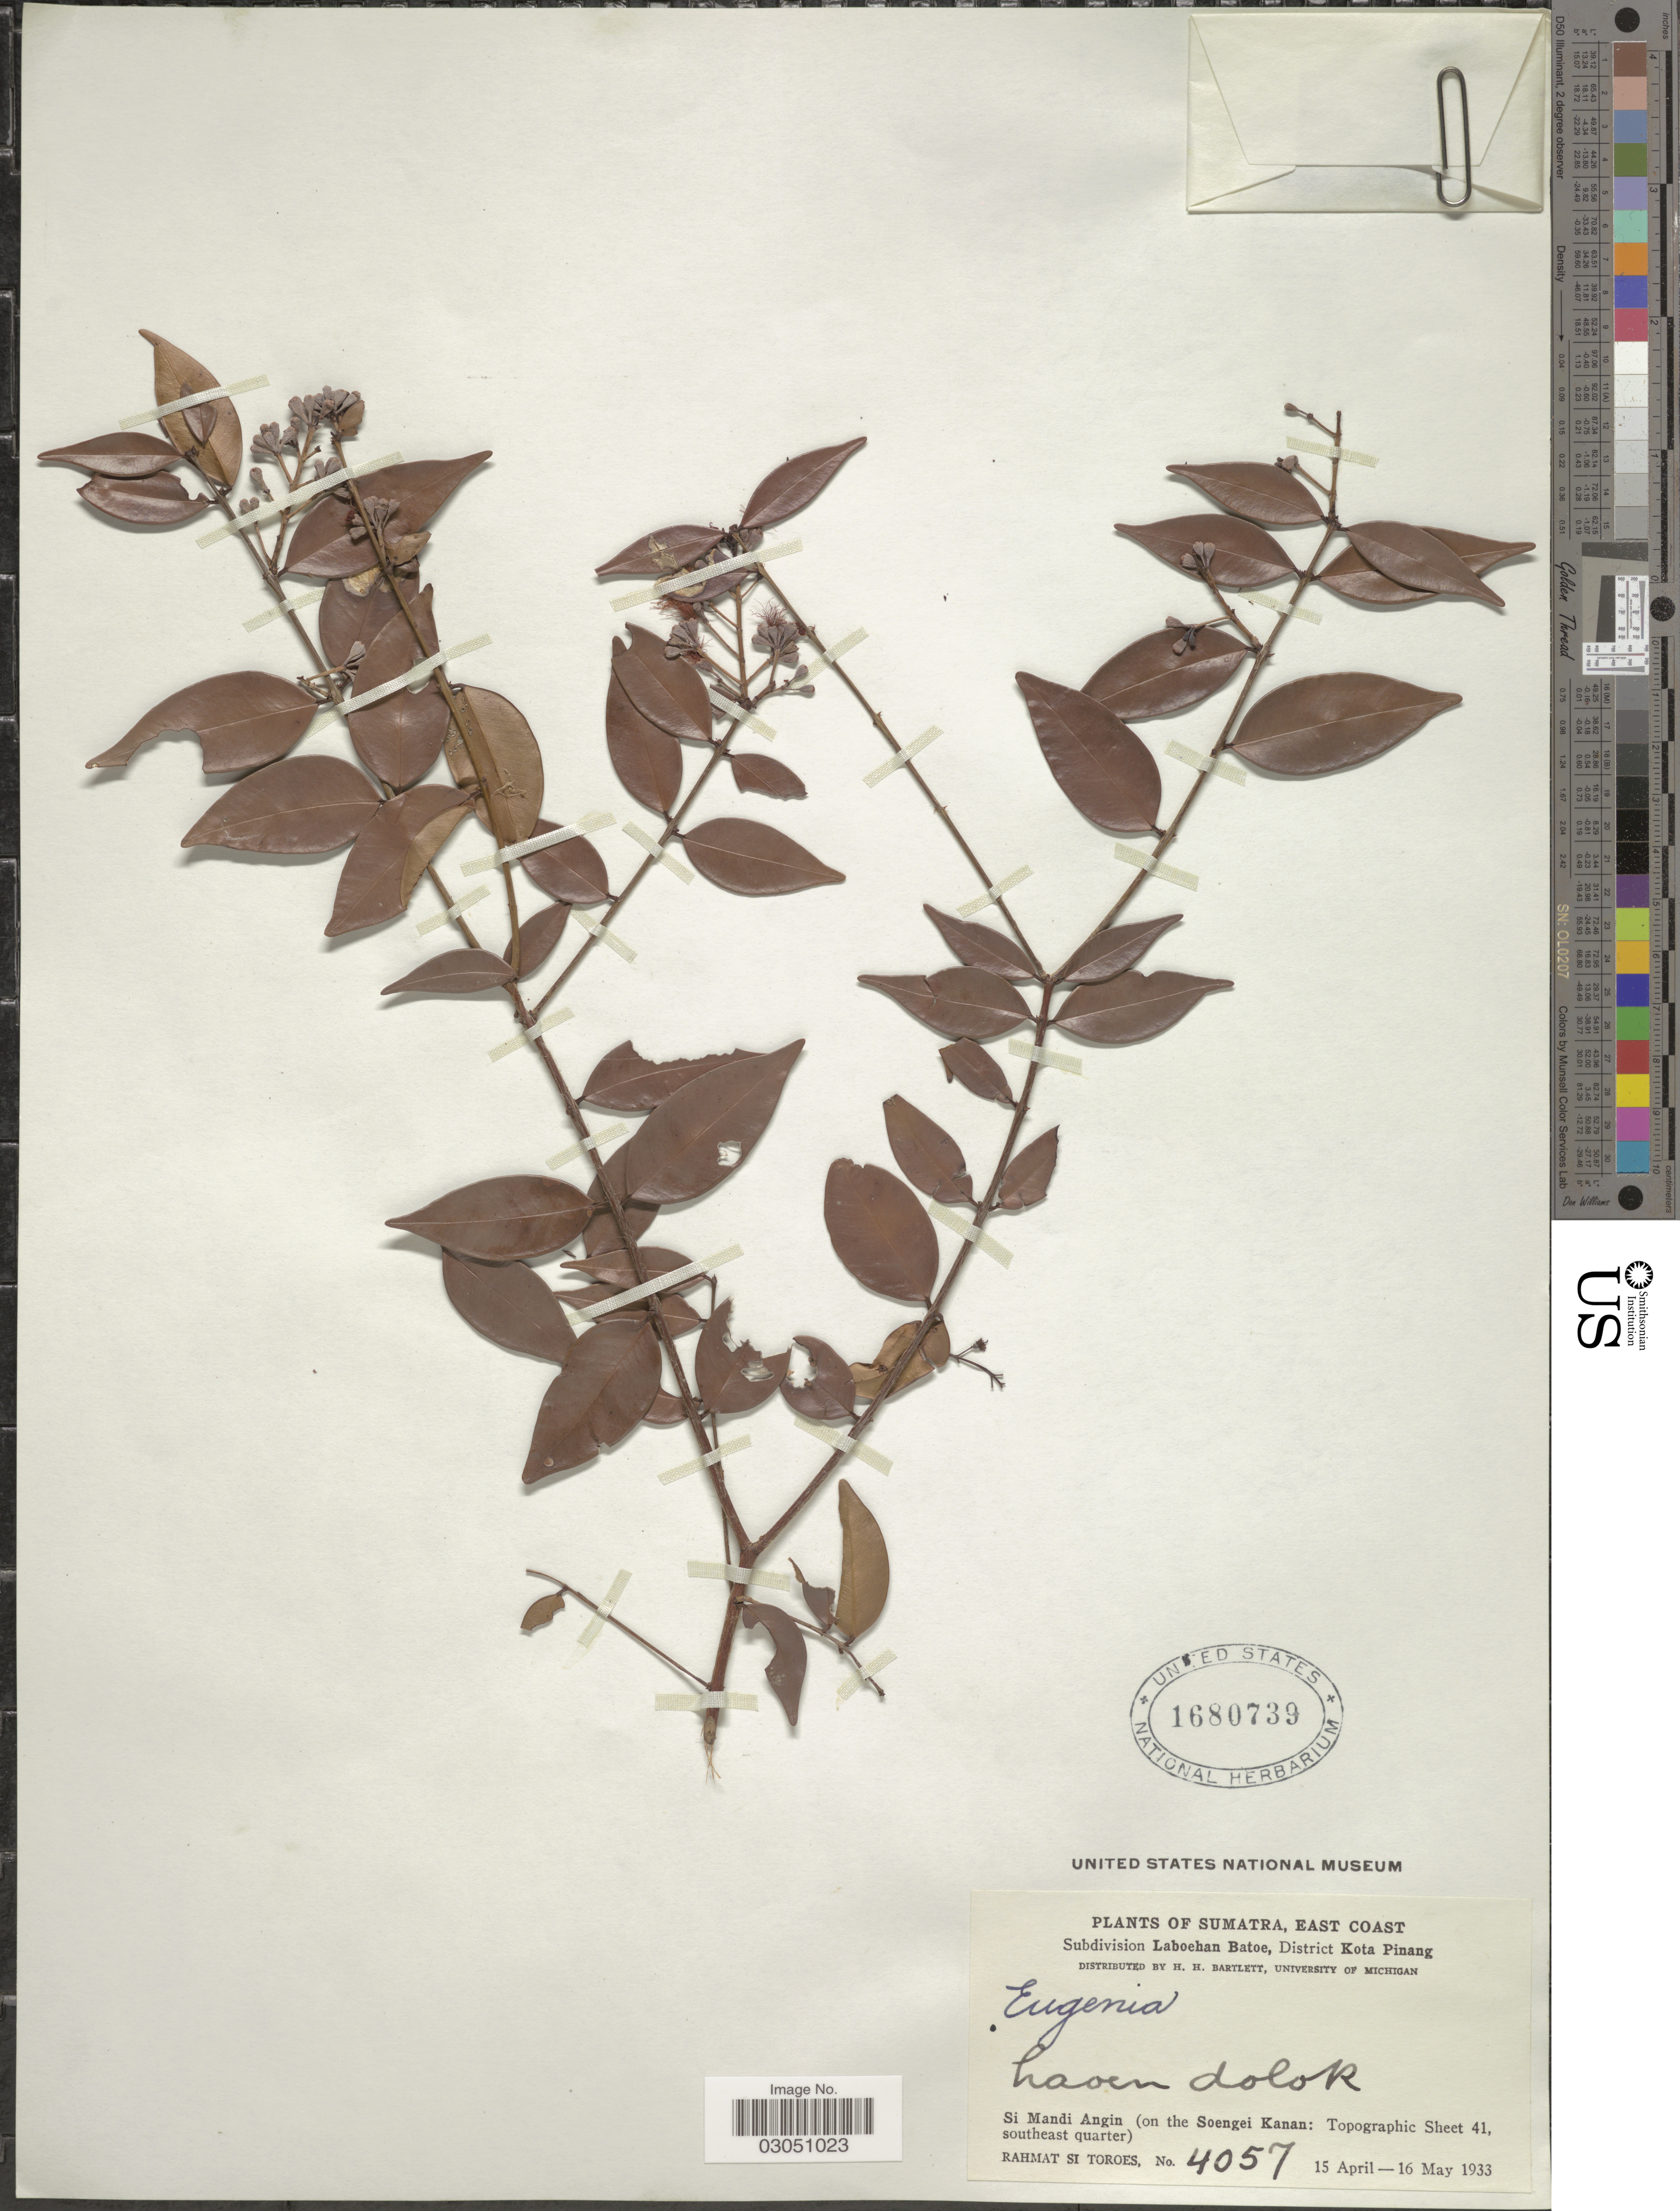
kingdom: Plantae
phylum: Tracheophyta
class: Magnoliopsida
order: Myrtales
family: Myrtaceae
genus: Syzygium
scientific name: Syzygium sp.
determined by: Strong, Mark T., (BOT), Smithsonian Institution - National Museum of Natural History (UNITED STATES)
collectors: Rahmat Si Boeea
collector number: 4057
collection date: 1933-04-15/1933-05-16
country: Indonesia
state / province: Sumatra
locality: Sumatra, East Coast. Subdivision Laboehan Batoe, District Kota Pinang. Si Mandi Angin (on the Soengei Kanan: Topographic Sheet 41, southeast quarter).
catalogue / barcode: US 1680739